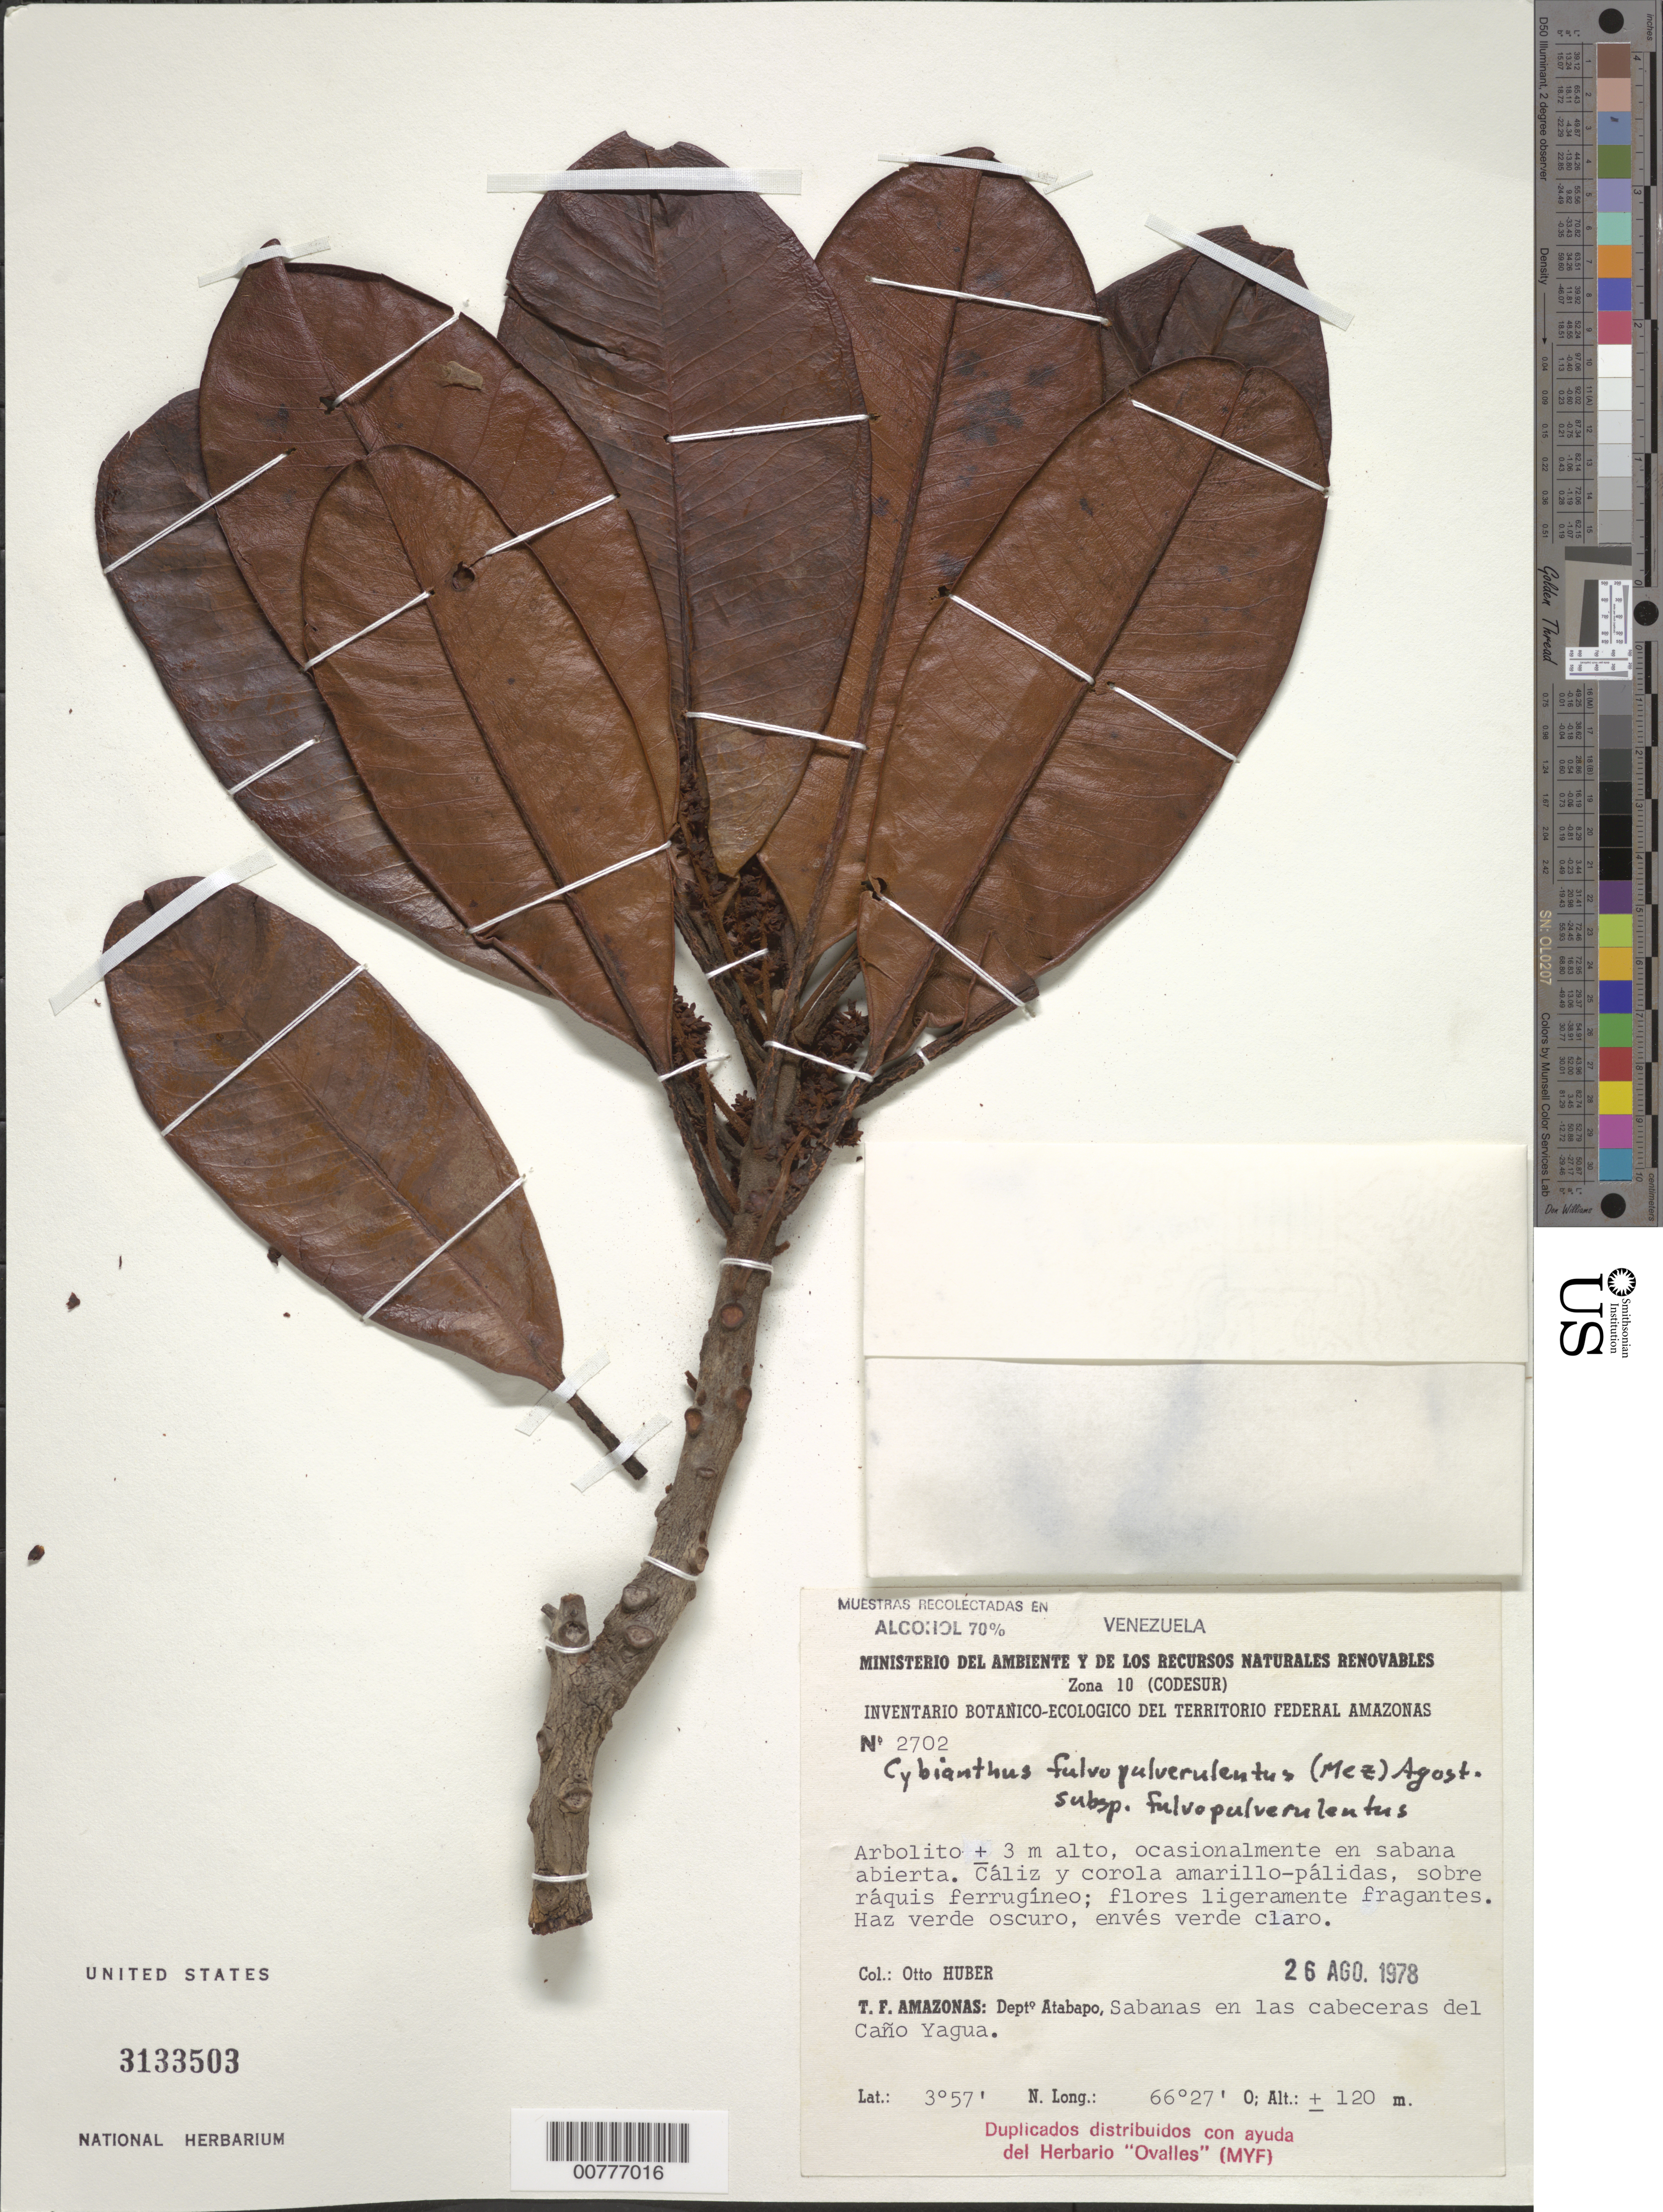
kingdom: Plantae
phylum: Tracheophyta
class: Magnoliopsida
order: Ericales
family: Primulaceae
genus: Cybianthus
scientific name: Cybianthus fulvopulverulentus subsp. fulvopulverulentus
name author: (Mez) G. Agostini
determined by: Pipoly, J. J., III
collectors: O. Huber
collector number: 2702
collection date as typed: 26-Aug-78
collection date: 1978-08-26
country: Venezuela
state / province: Amazonas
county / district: Atabapo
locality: Caño Yagua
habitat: Sabanas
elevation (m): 120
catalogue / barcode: US 3133503